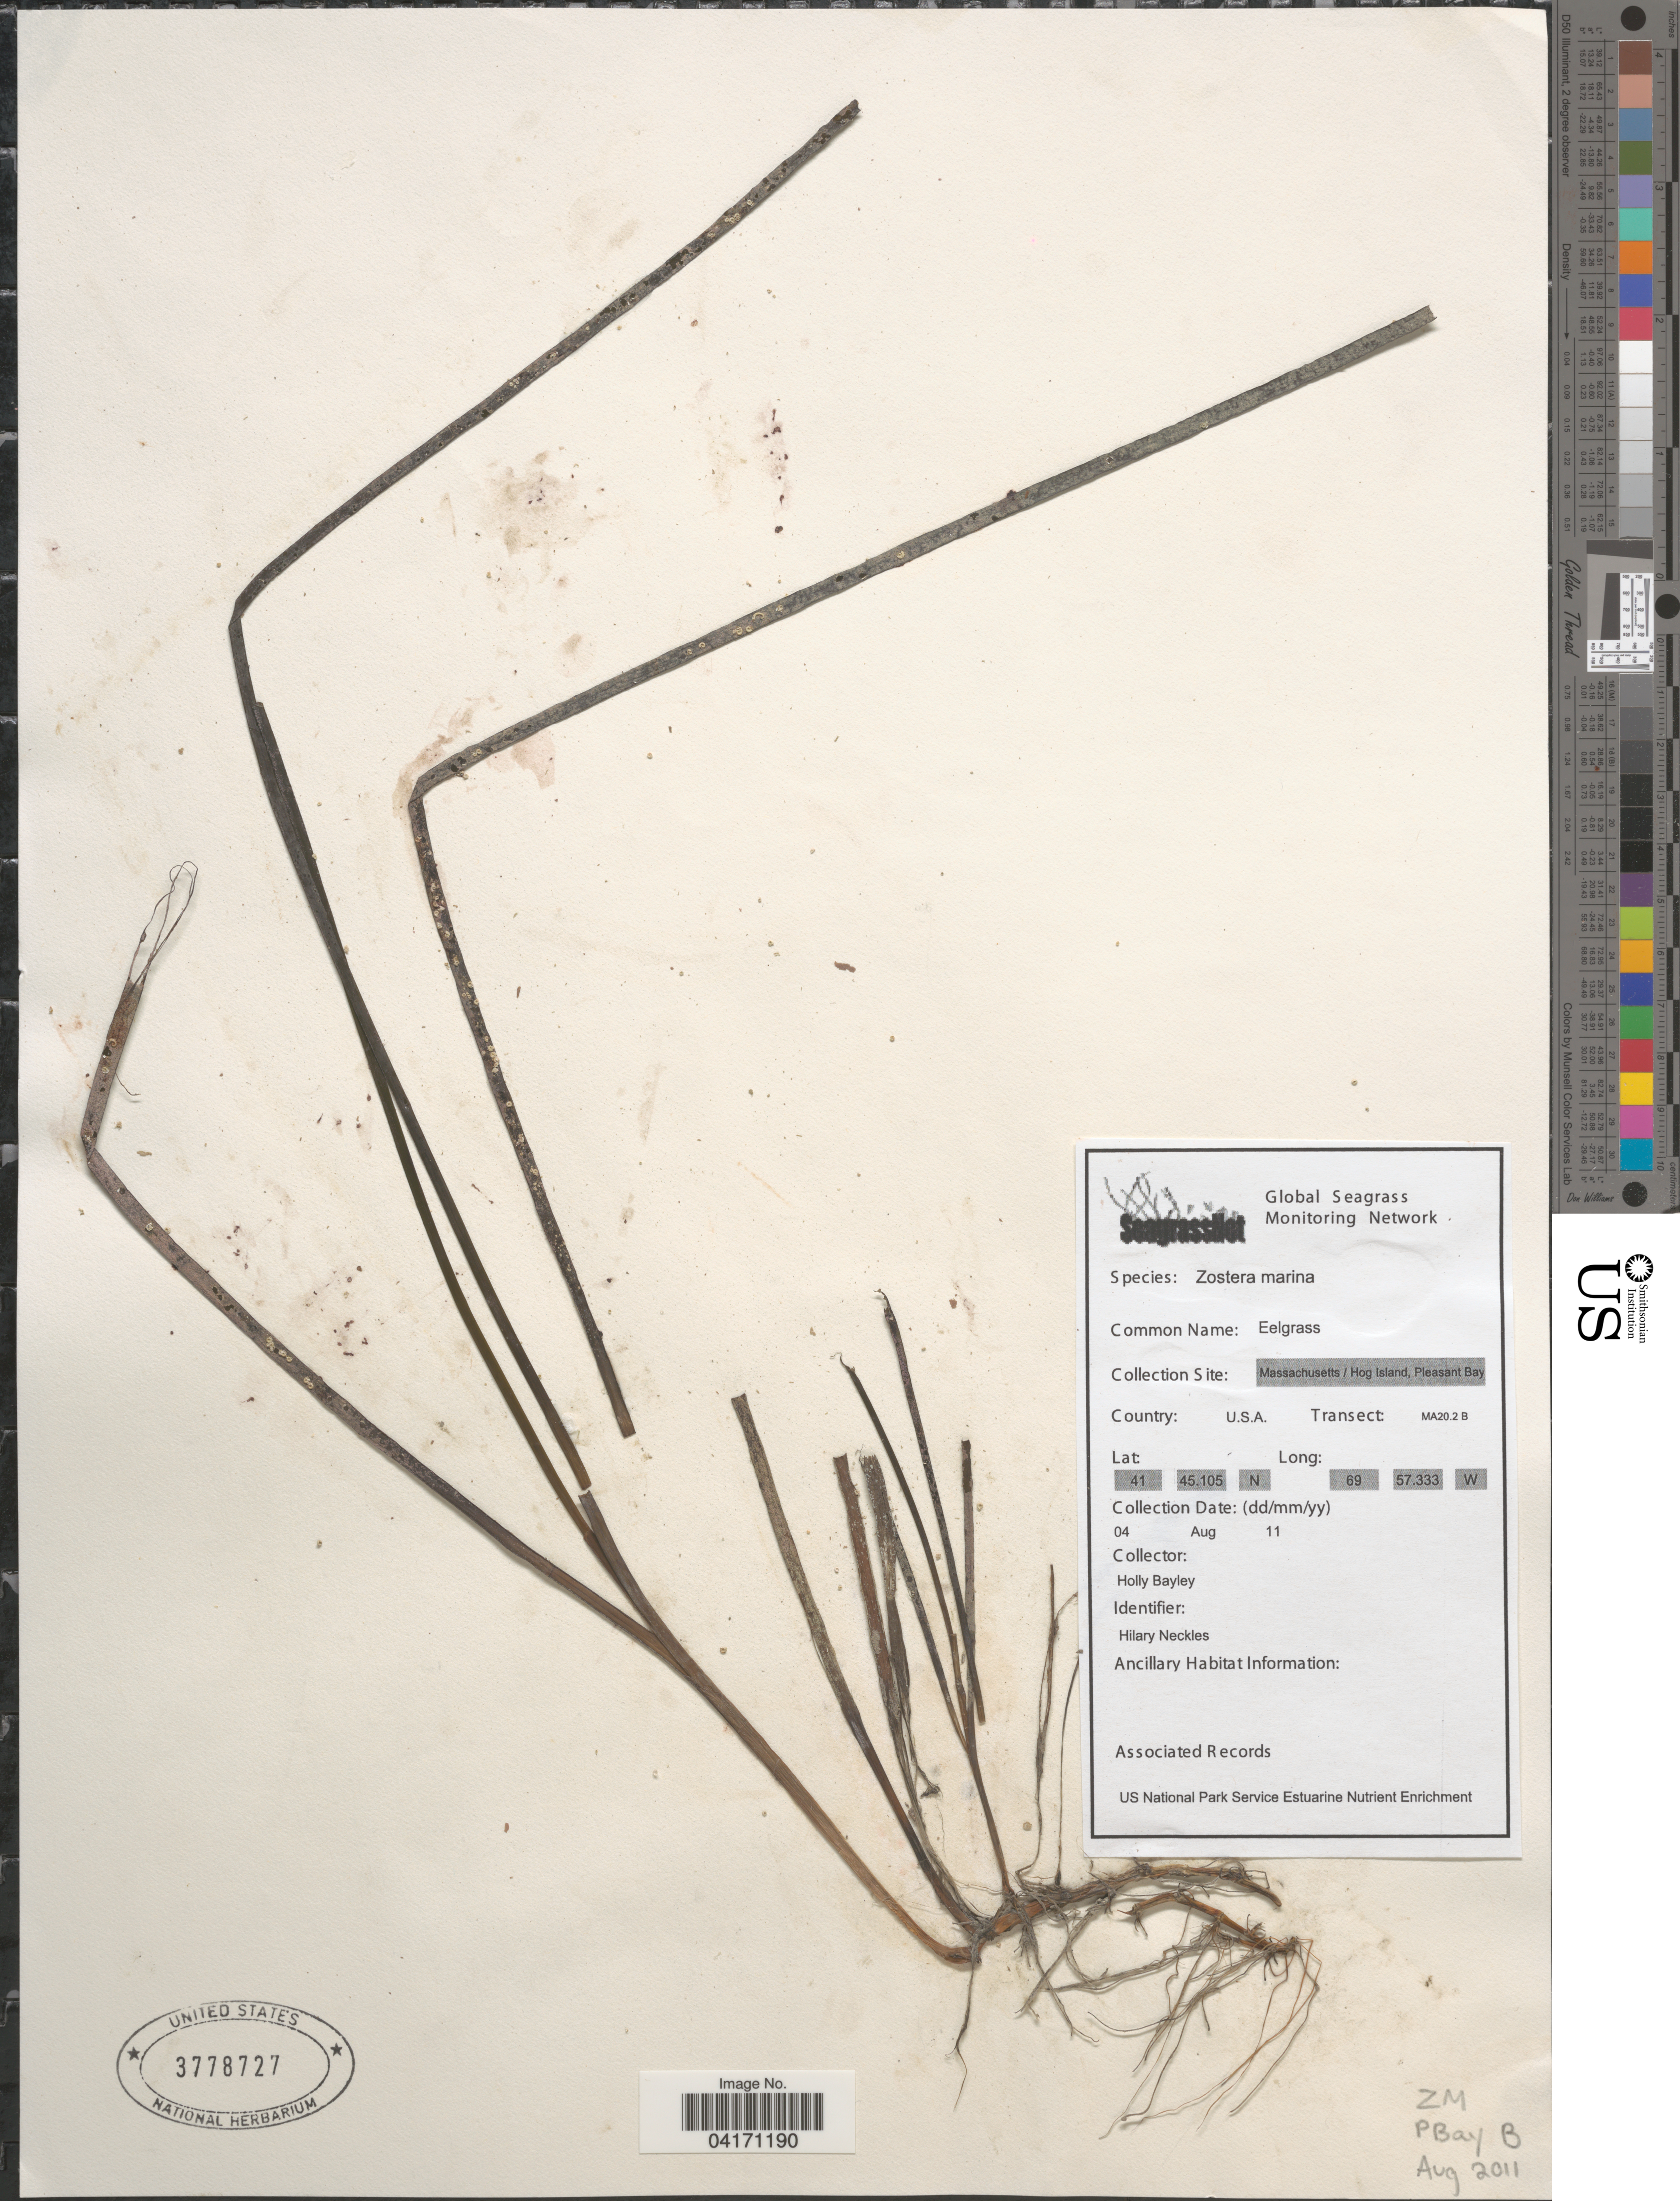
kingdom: Plantae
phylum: Tracheophyta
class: Liliopsida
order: Alismatales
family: Zosteraceae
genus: Zostera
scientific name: Zostera marina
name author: L.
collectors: H. Bayley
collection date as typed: Transcribed d/m/y: 4/8/11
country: United States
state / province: Massachusetts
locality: Hog Island, Pleasant Bay. Transect: MA20.2 B.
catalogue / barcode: US 3778727